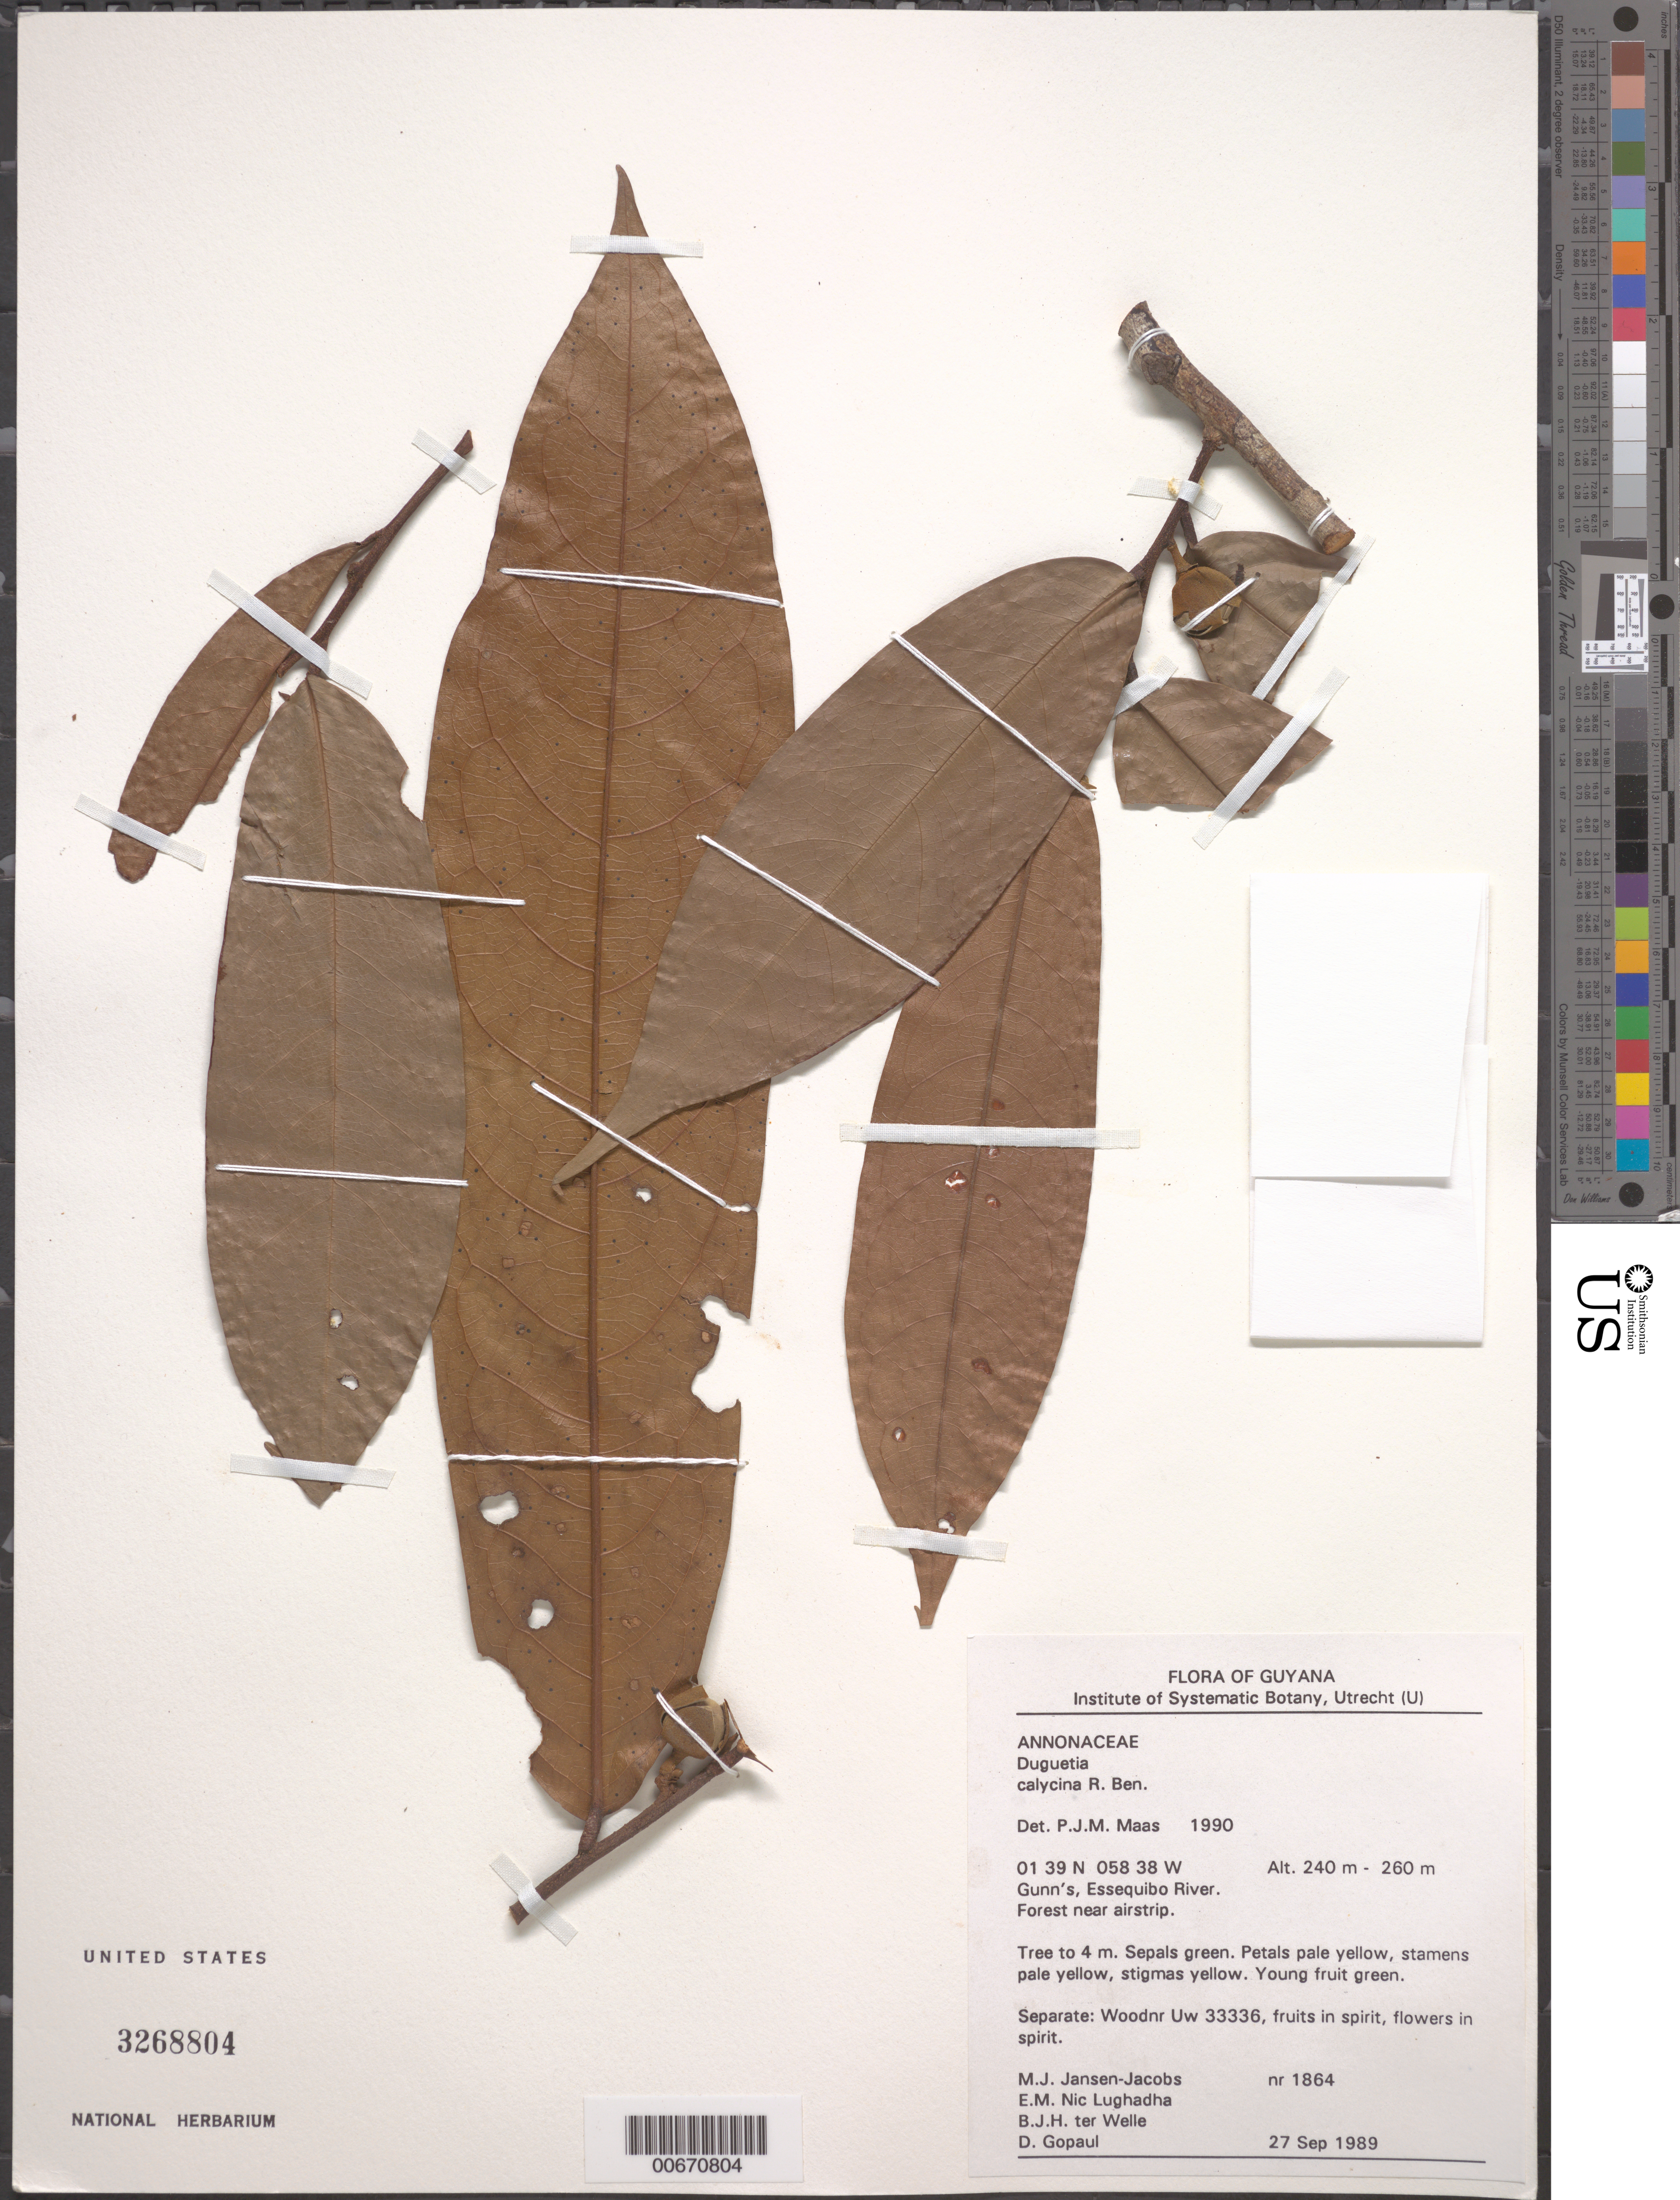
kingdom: Plantae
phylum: Tracheophyta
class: Magnoliopsida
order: Magnoliales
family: Annonaceae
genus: Duguetia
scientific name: Duguetia calycina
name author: Benoist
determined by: Maas, Paul J. M.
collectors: M. J. Jansen-Jacobs, E. Nic Lughadha, B. Welle & D. Gopaul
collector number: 1864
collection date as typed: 27-Sep-89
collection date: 1989-09-27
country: Guyana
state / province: U. Takutu-U. Essequibo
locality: Gunn's, Essequibo River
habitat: Forest near airstrip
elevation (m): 240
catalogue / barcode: US 3268804